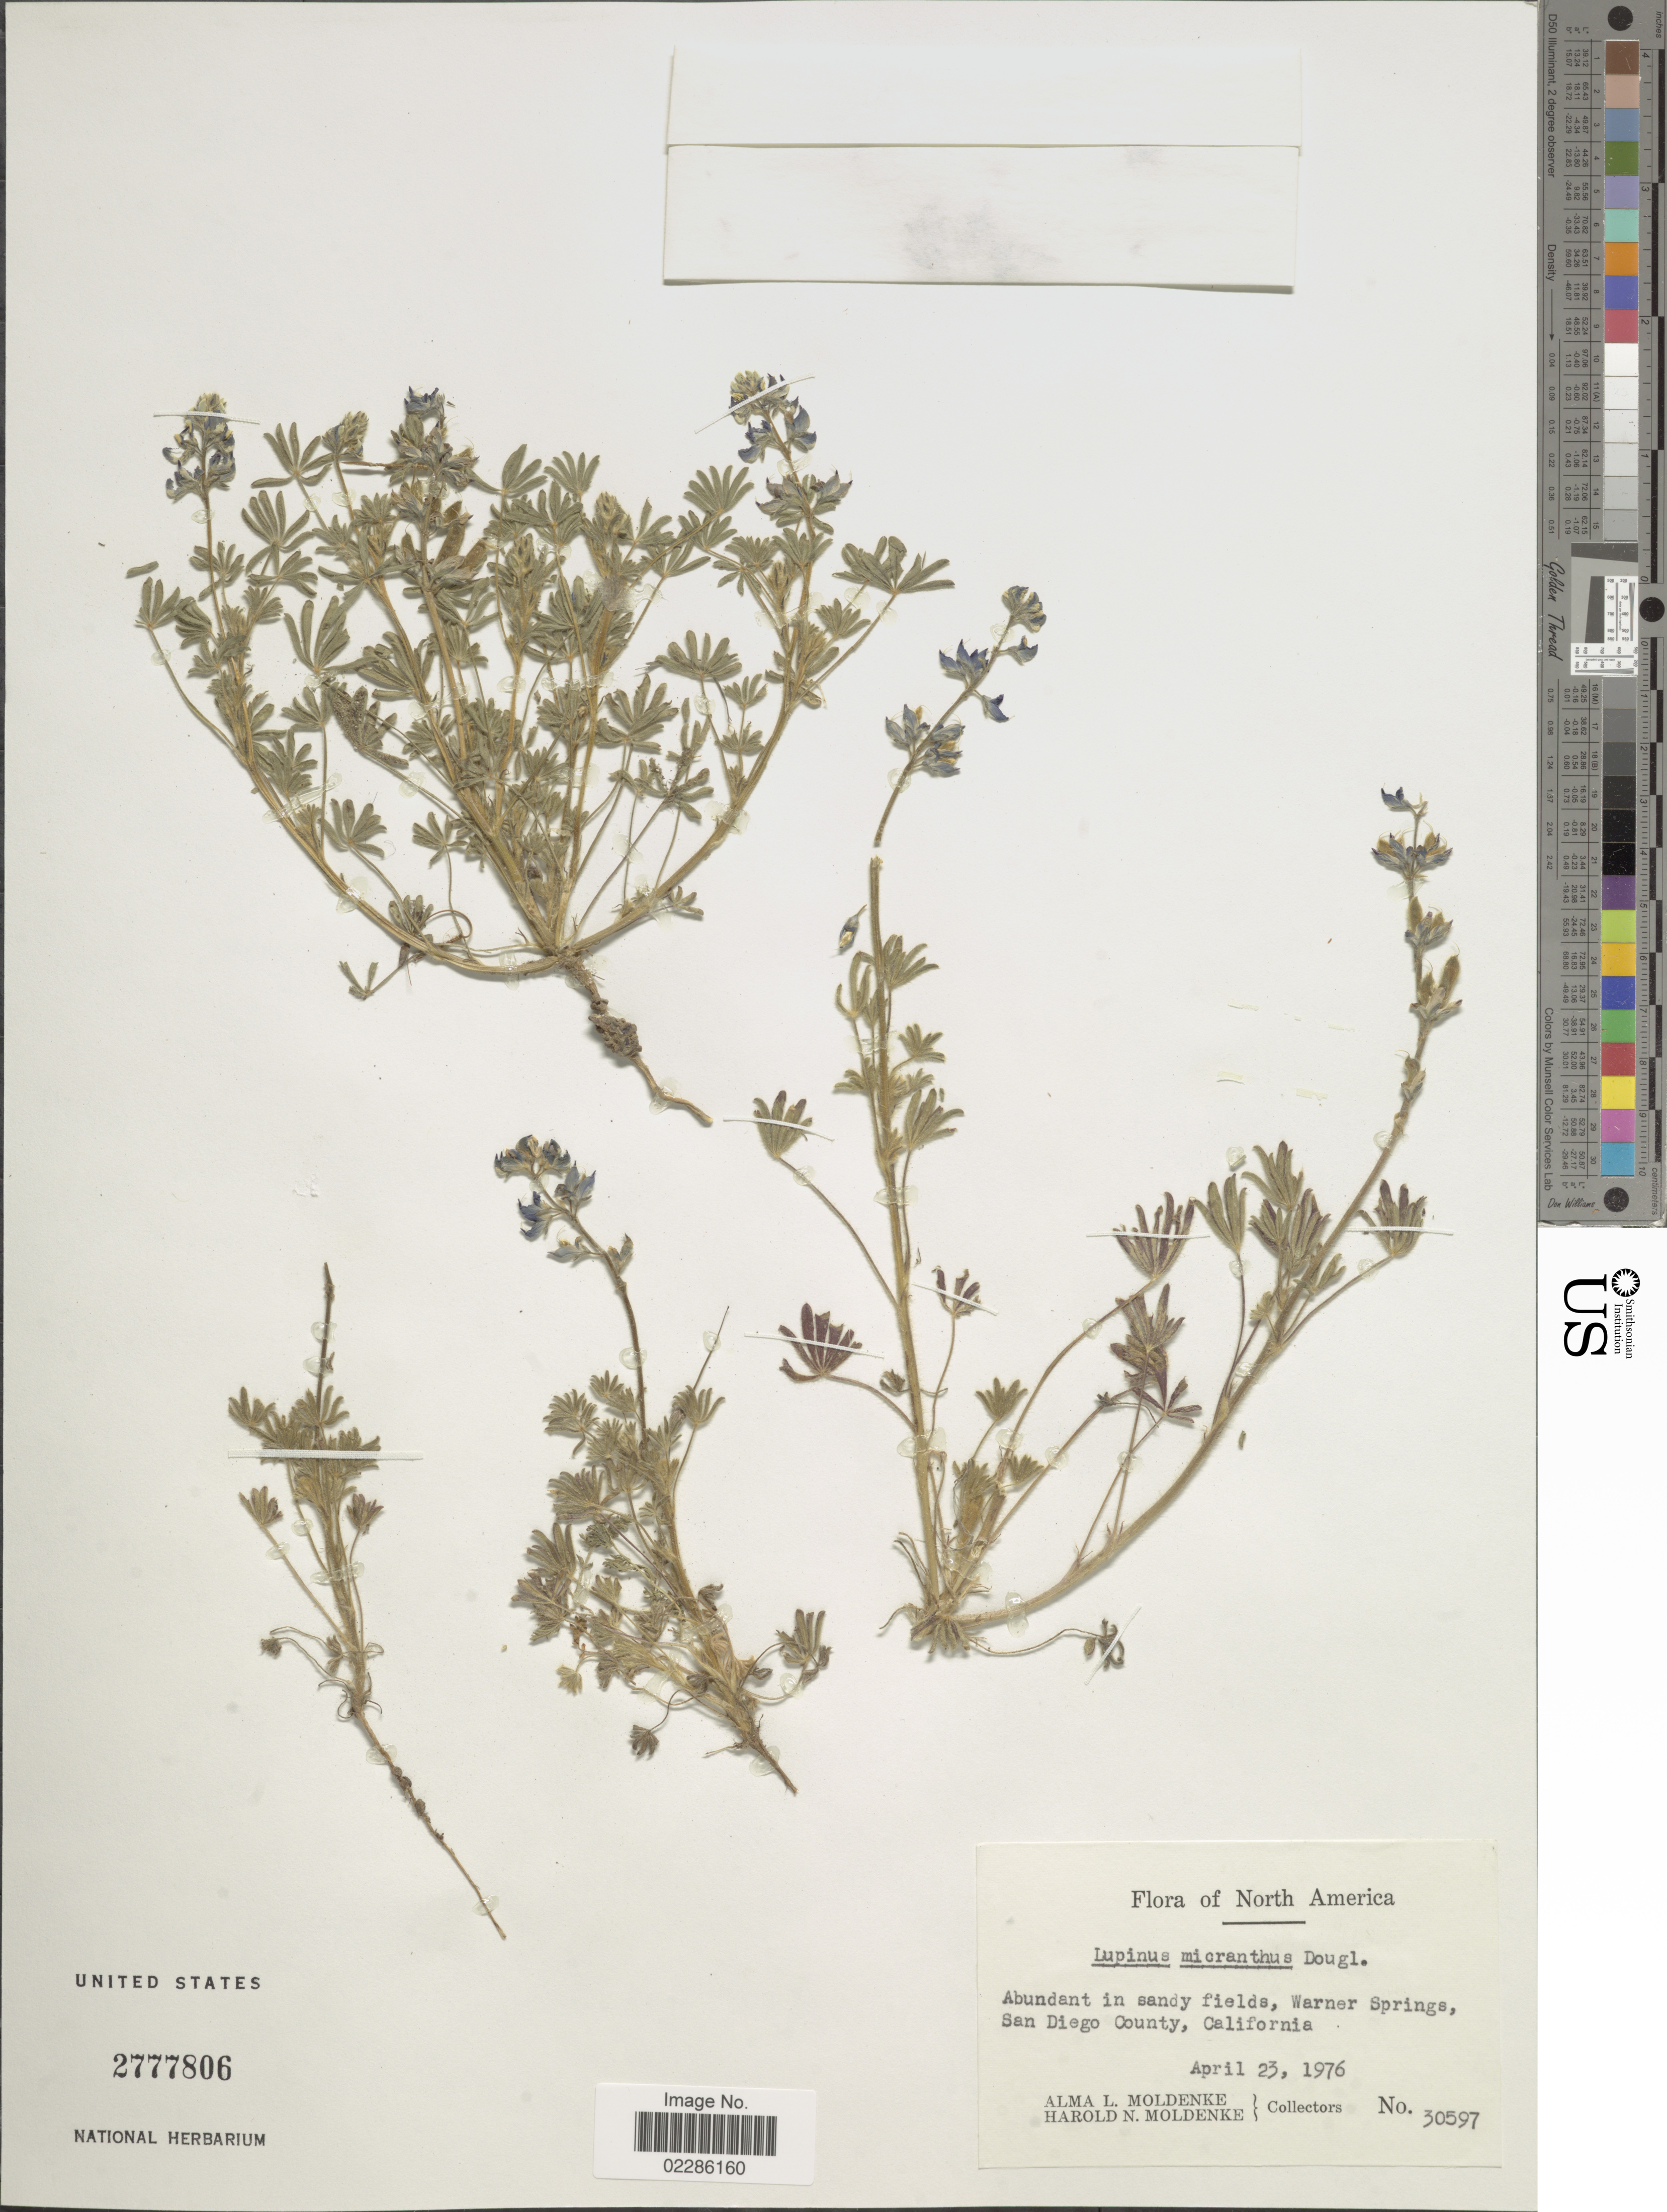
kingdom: Plantae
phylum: Tracheophyta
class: Magnoliopsida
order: Fabales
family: Fabaceae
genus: Lupinus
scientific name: Lupinus micranthus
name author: Douglas ex Lindl.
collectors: A. L. Moldenke & H. N. Moldenke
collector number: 30597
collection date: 1976-04-23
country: United States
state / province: California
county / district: San Diego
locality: Abundant in sandy fields, Warner Springs, San Diego County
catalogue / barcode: US 2777806